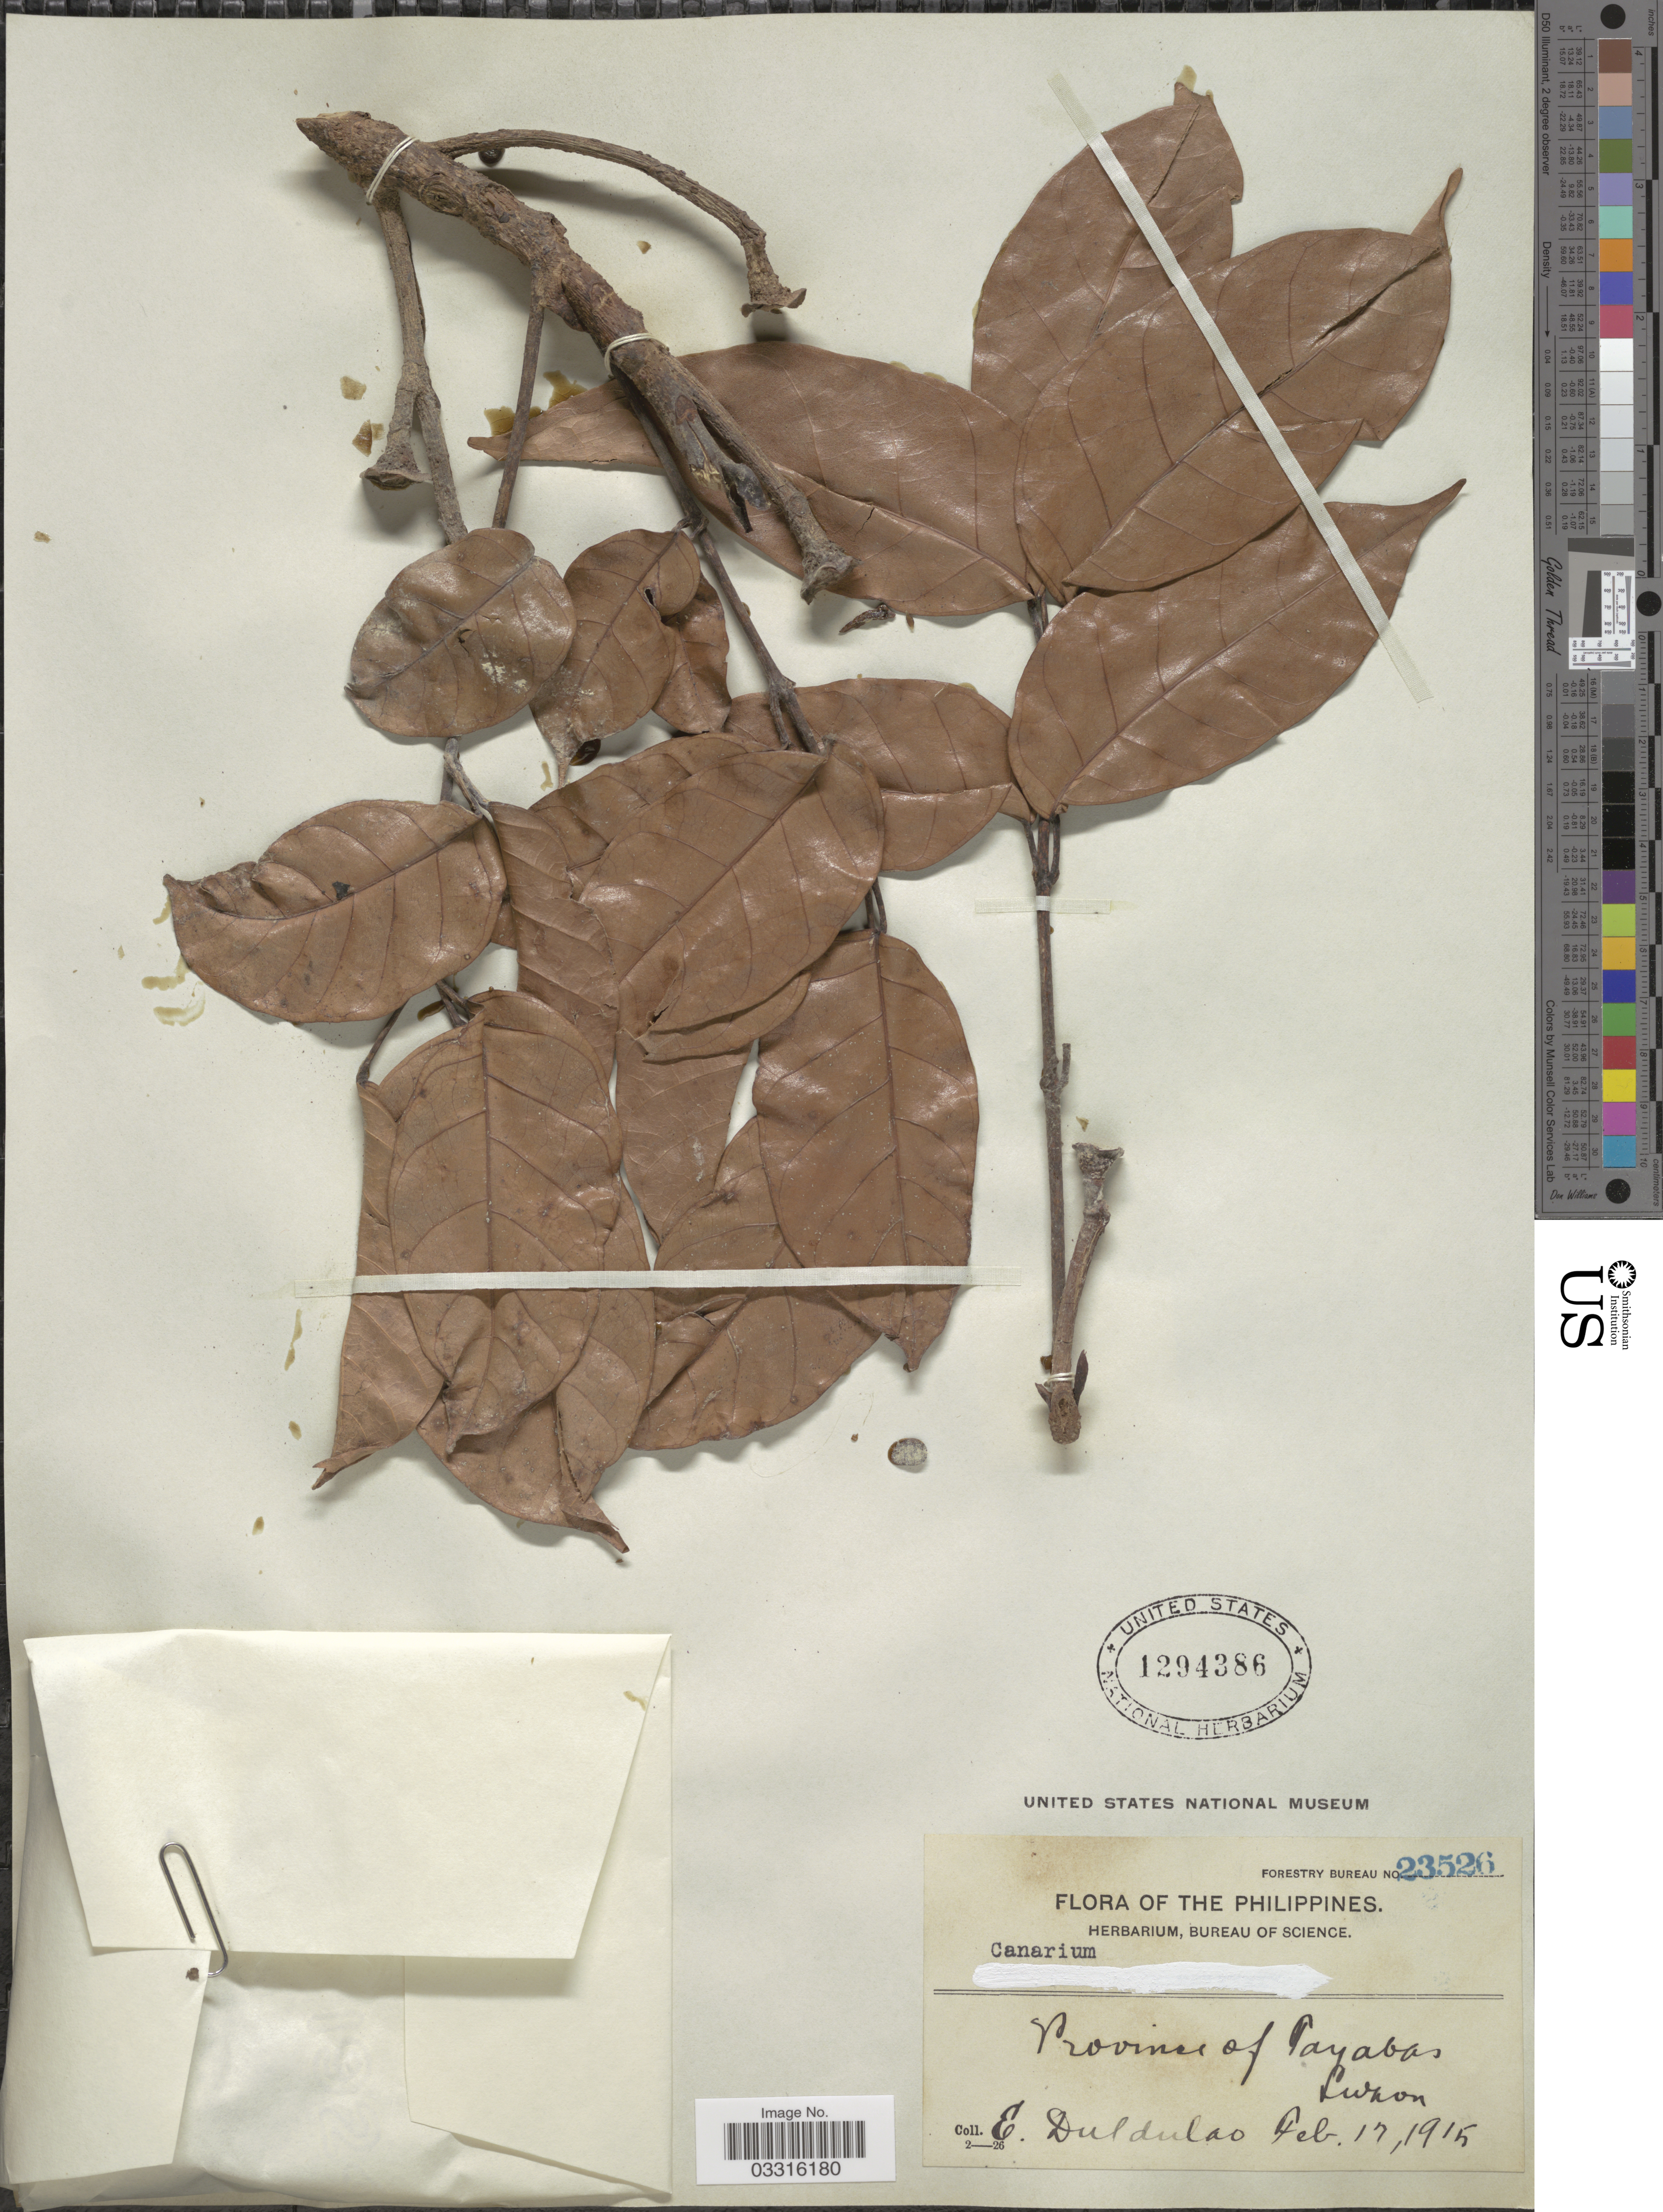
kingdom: Plantae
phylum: Tracheophyta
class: Magnoliopsida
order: Sapindales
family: Burseraceae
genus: Canarium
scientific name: Canarium sp.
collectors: E. Duldulao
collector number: Forestry Bureau 23526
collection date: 1915-02-17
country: Philippines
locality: Province of Tayabas, Luzon.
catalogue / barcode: US 1294386